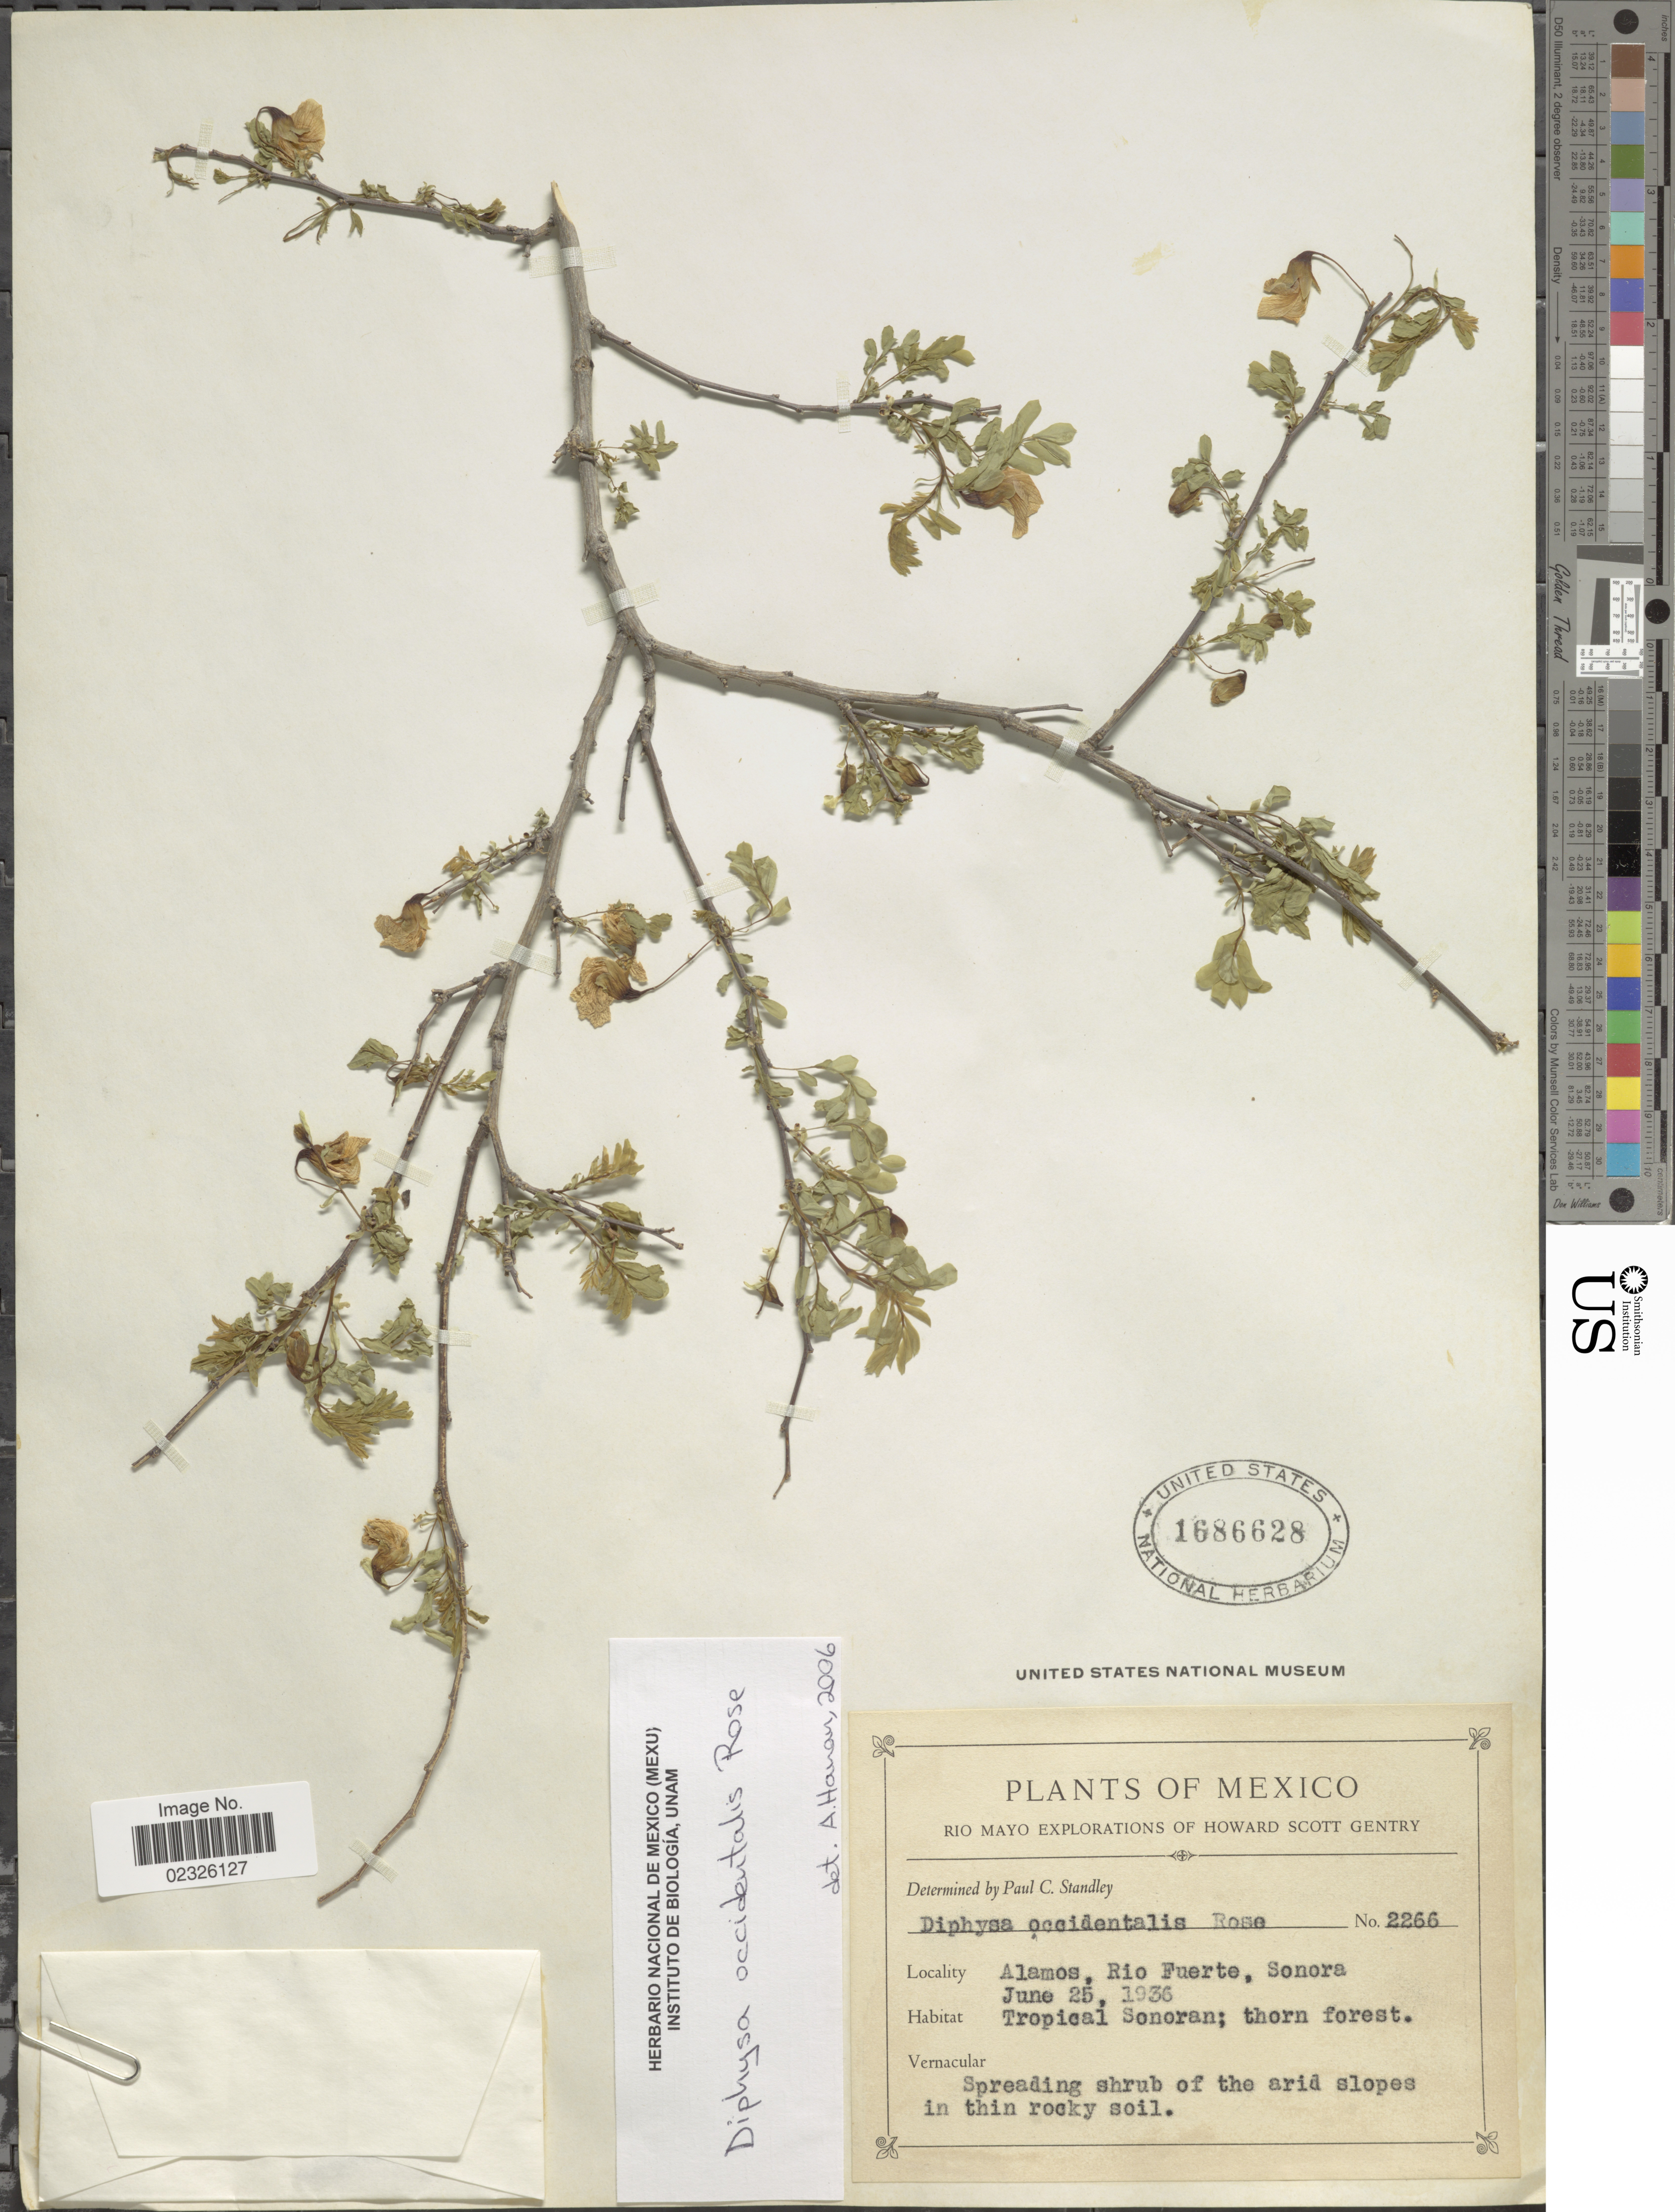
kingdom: Plantae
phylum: Tracheophyta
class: Magnoliopsida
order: Fabales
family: Fabaceae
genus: Diphysa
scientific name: Diphysa occidentalis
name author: Rose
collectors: H. S. Gentry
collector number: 2266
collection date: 1936-06-25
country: Mexico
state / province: Sonora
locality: Rio Mayo, Alamos, Rio Fuerte, Tropical Sonora; thorn forest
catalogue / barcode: US 1686628